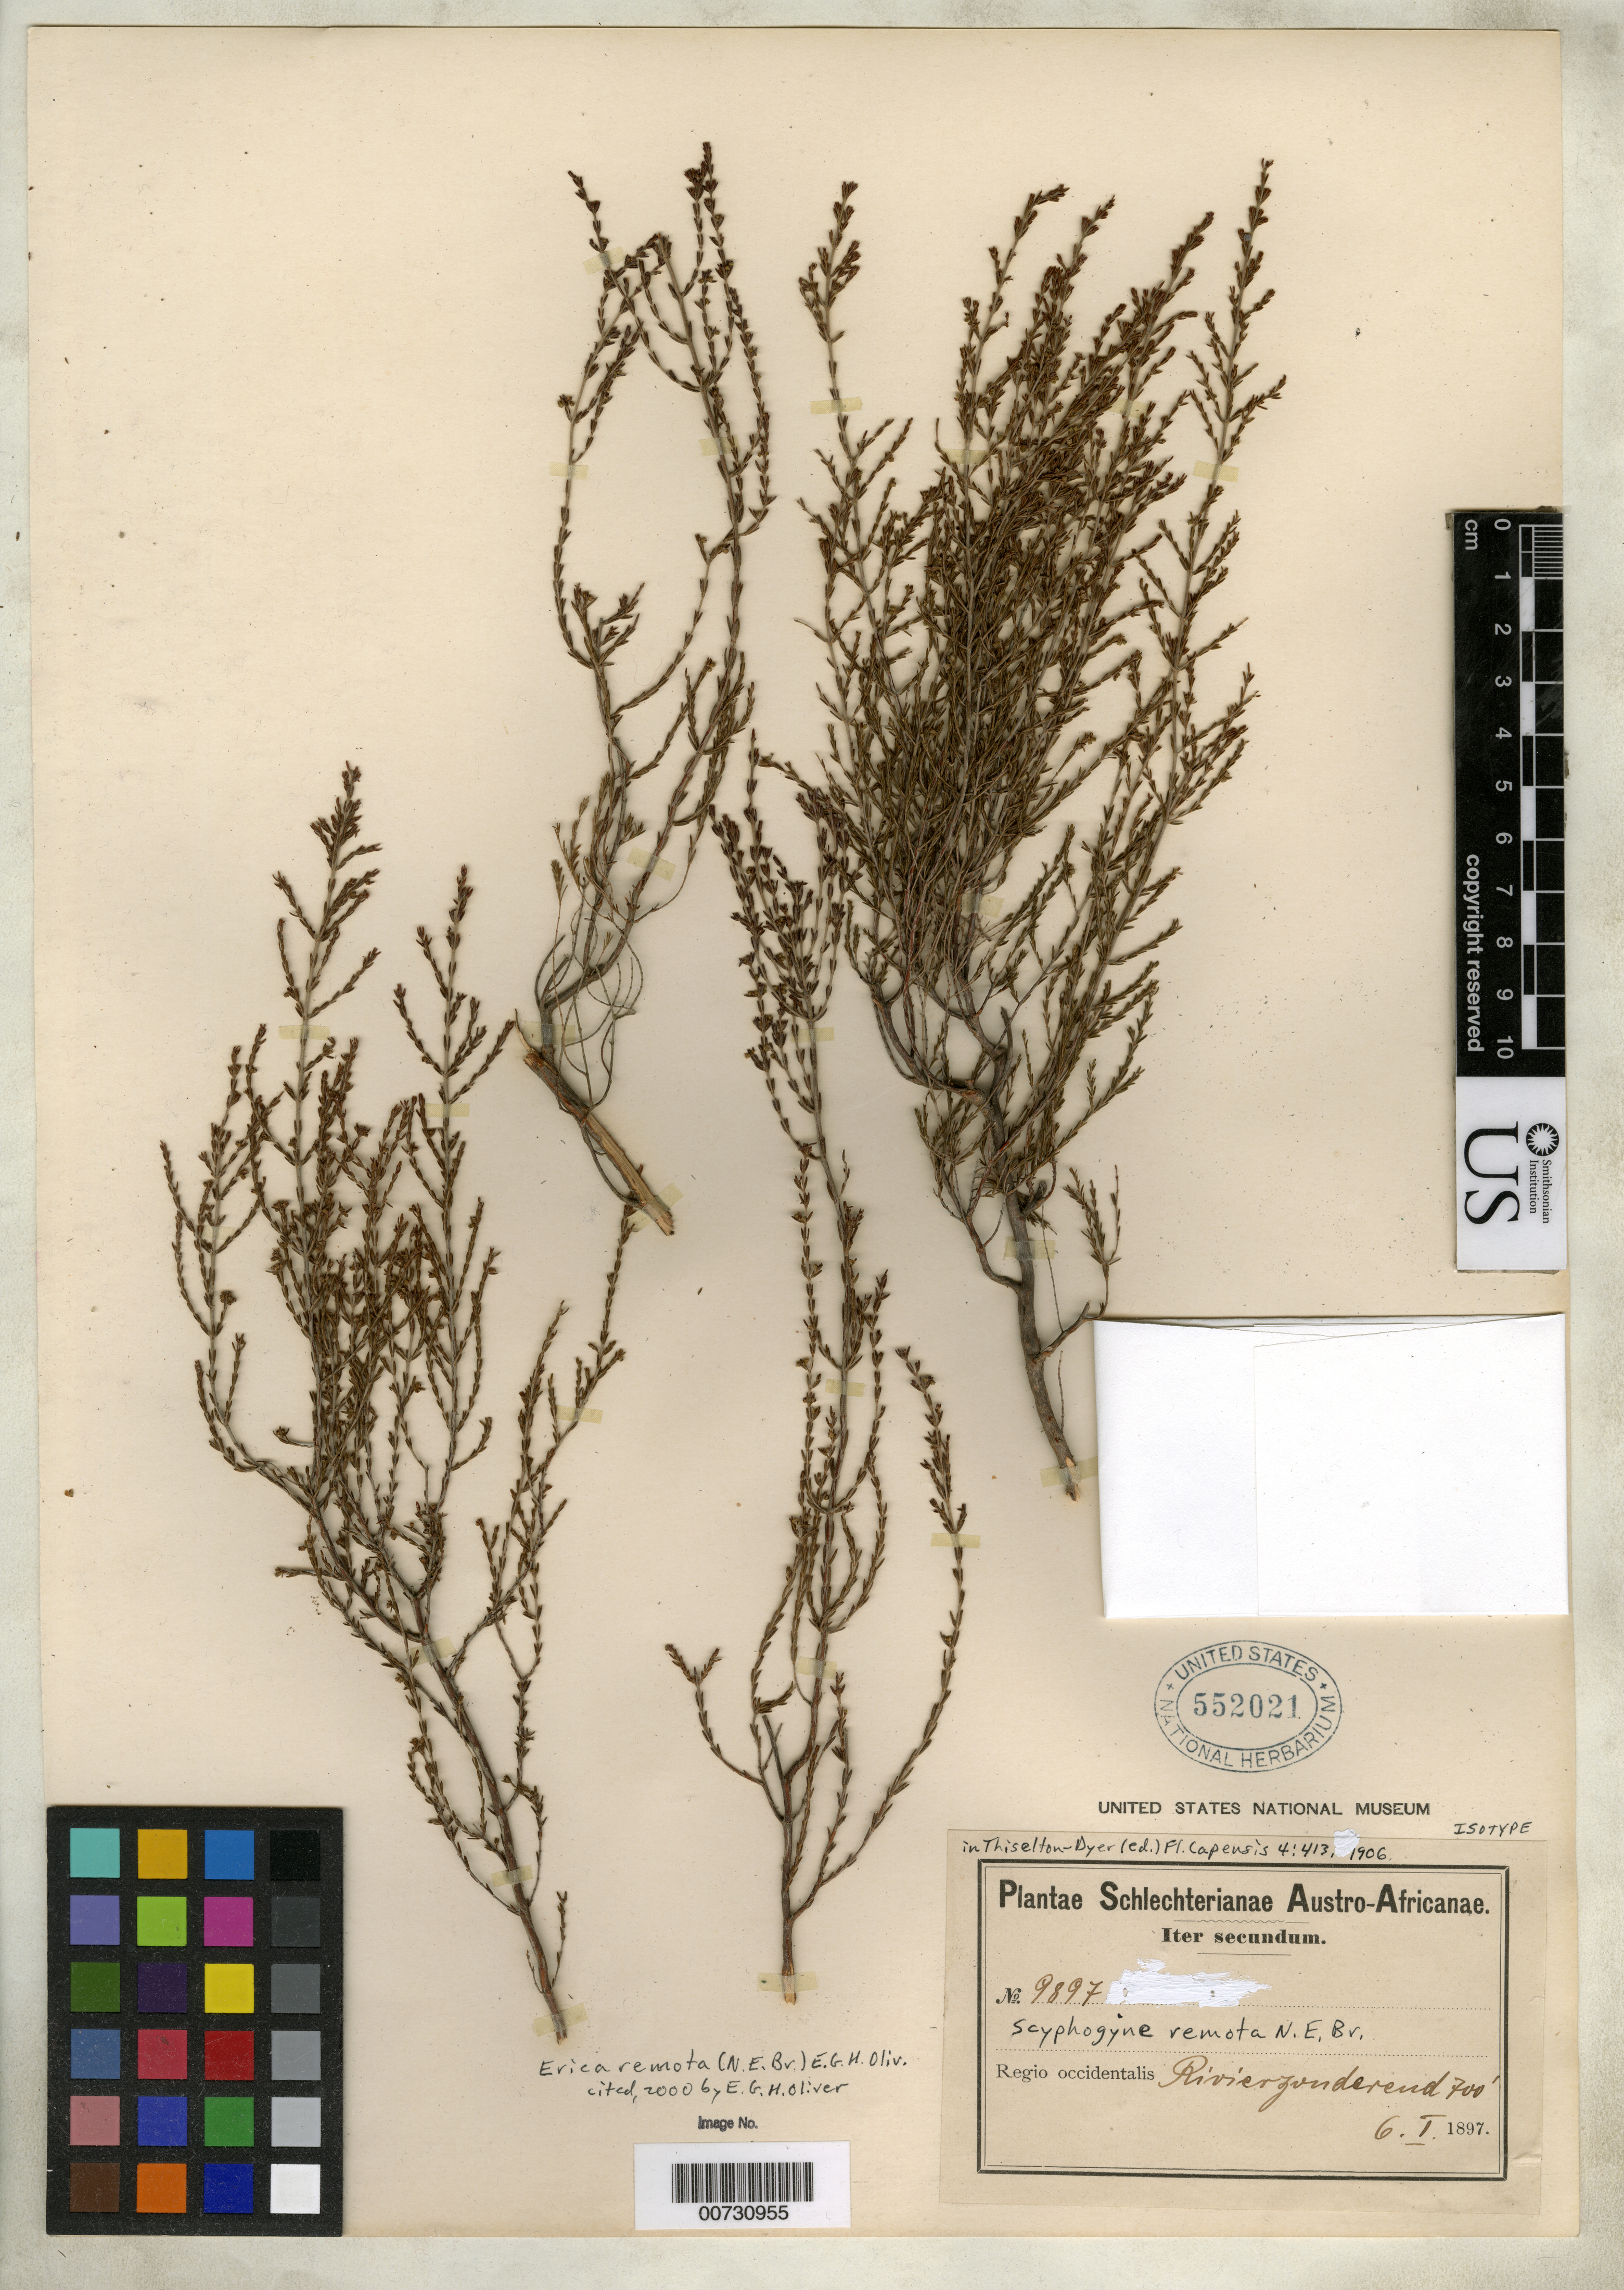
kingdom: Plantae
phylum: Tracheophyta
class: Magnoliopsida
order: Ericales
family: Ericaceae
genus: Scyphogyne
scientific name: Scyphogyne remota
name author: N.E. Br. in Dyer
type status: Isotype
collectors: F. R. R. Schlechter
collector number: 9897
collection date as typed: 06 Jan 1897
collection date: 1897-01-06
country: South Africa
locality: Regio occidentalis, Rivierzonderend [protologue: River Zondereinde].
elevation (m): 213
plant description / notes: Collection (but not US sheet) cited 2000 by E.G.H. Oliver, Contr. Bolus Herb. 19.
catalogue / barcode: US 552021